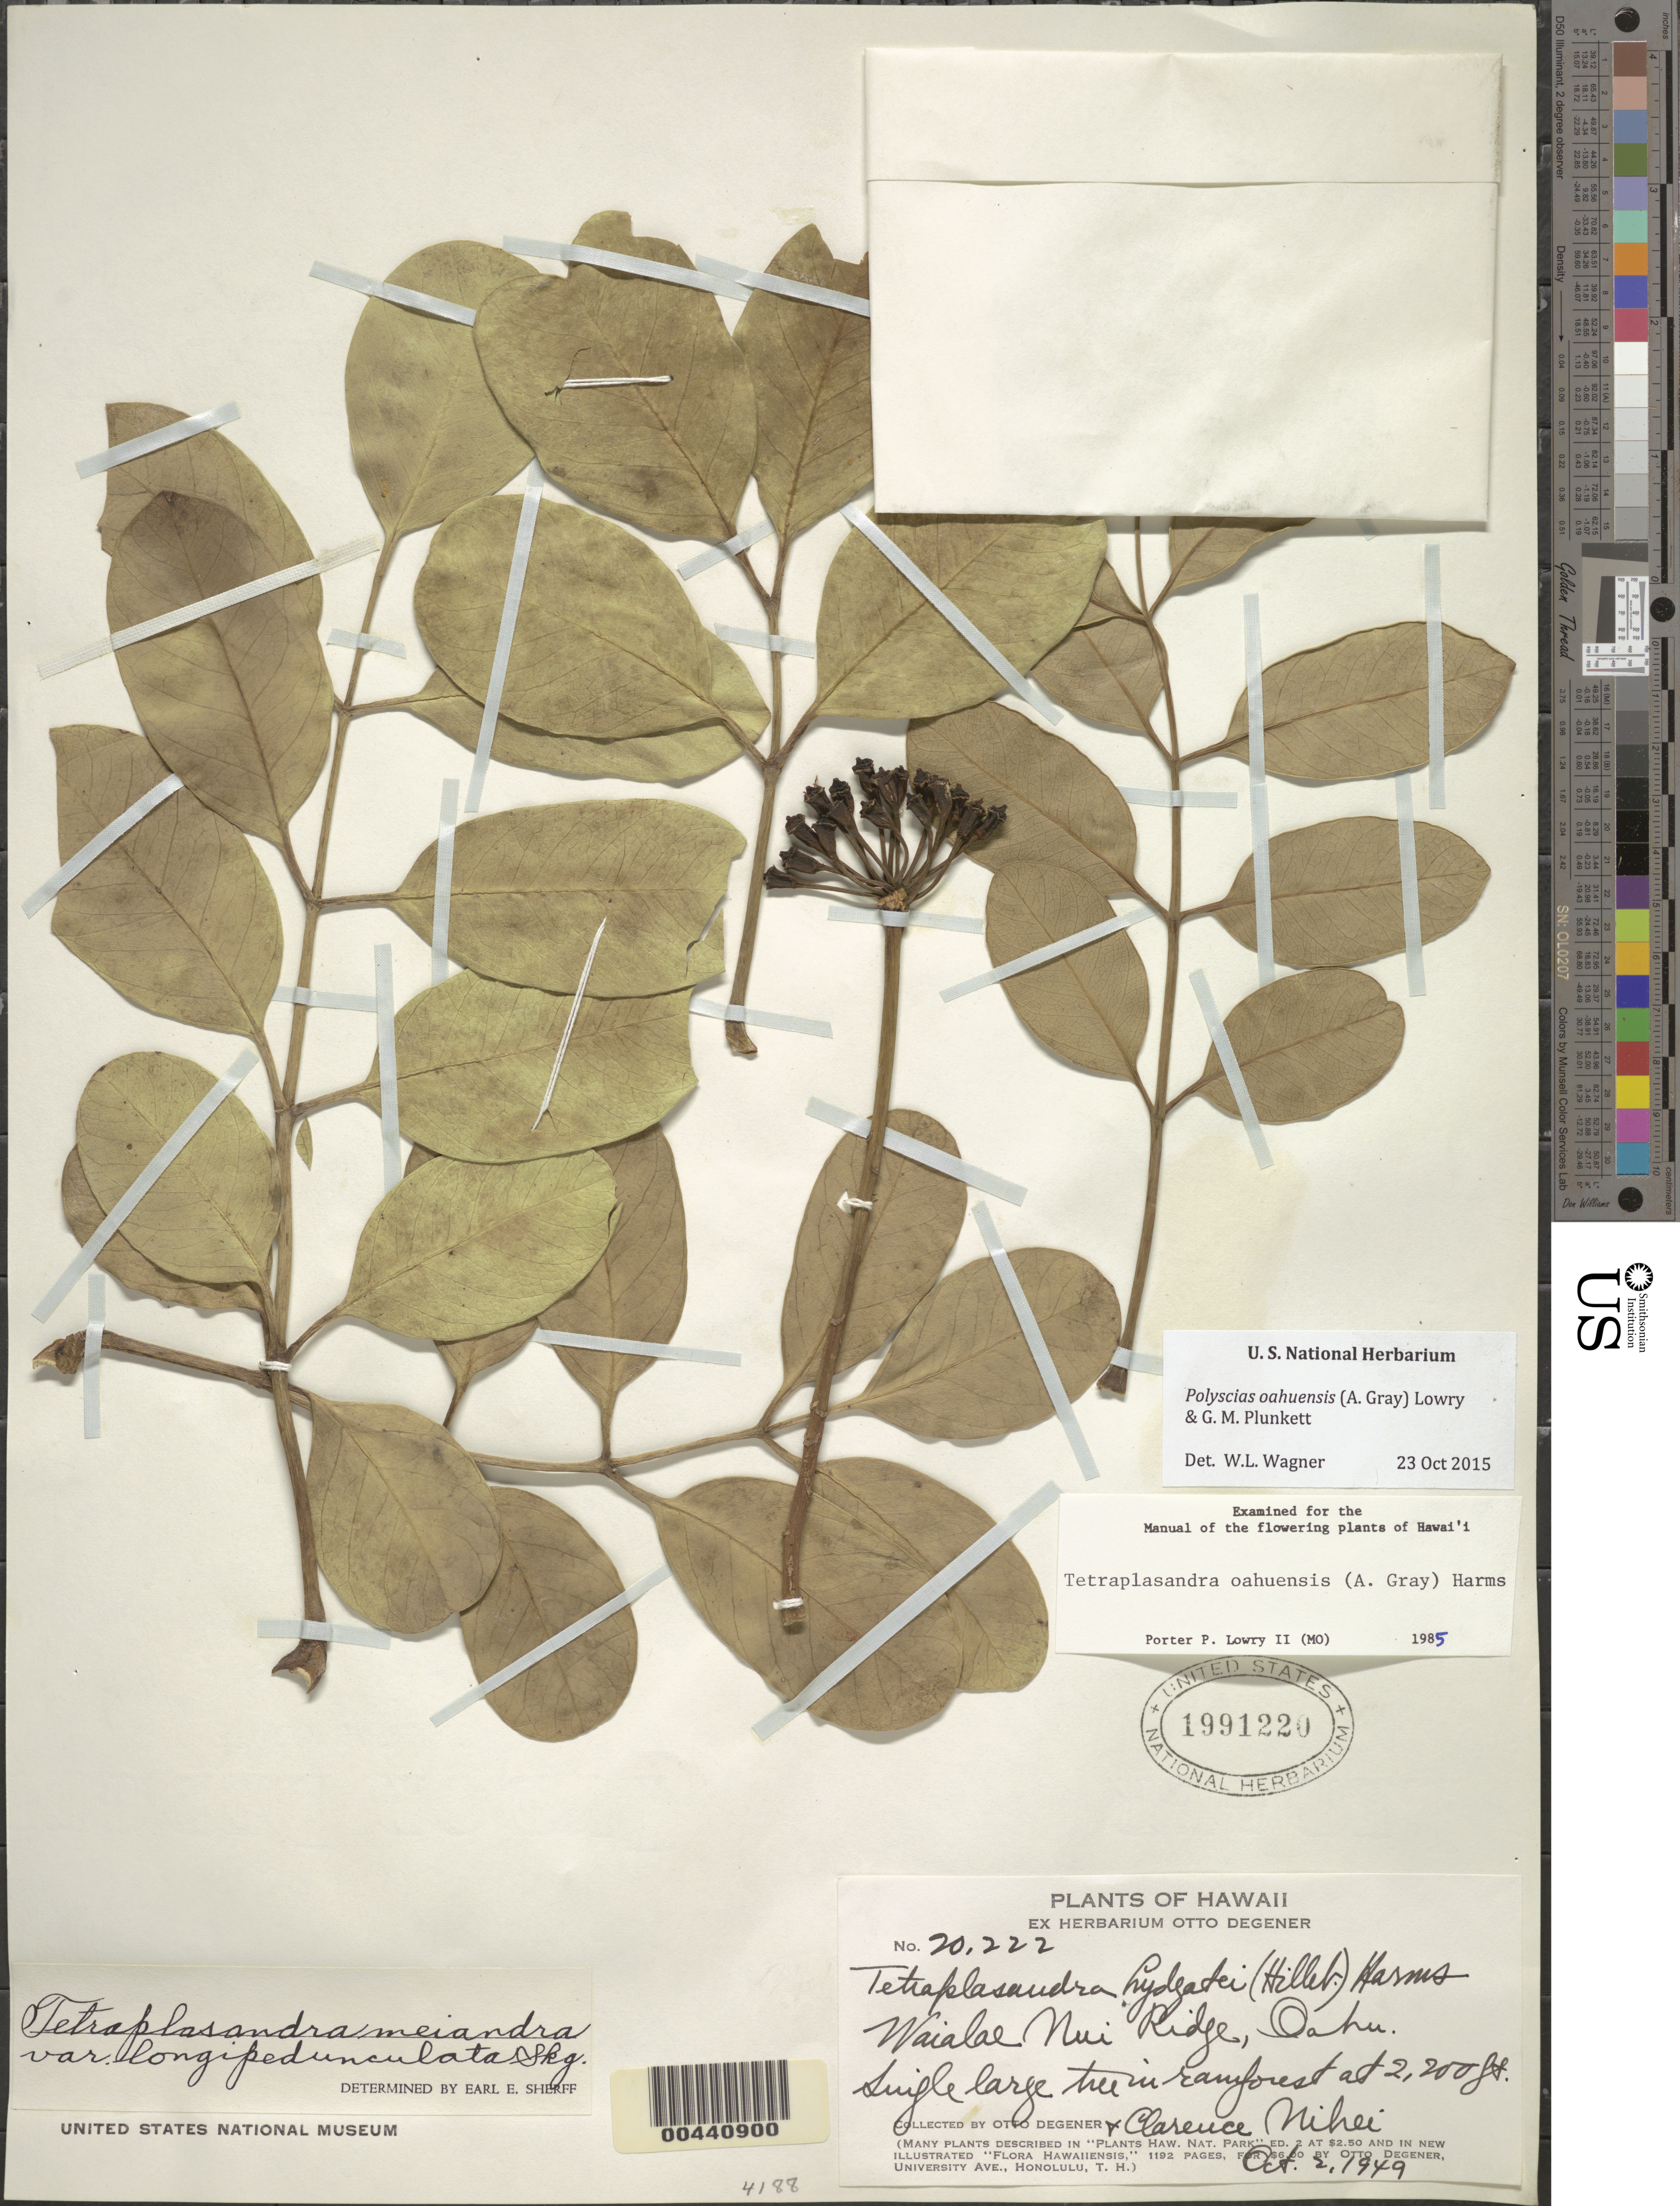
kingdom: Plantae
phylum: Tracheophyta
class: Magnoliopsida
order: Apiales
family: Araliaceae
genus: Polyscias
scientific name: Polyscias oahuensis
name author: (A. Gray) Lowry & G. M. Plunkett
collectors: O. Degener & C. Nihei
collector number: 20222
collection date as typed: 2 Oct 1949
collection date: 1949-10-02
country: United States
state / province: Hawaii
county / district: Honolulu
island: Oahu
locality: Waialae Nui Ridge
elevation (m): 671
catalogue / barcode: US 1991220